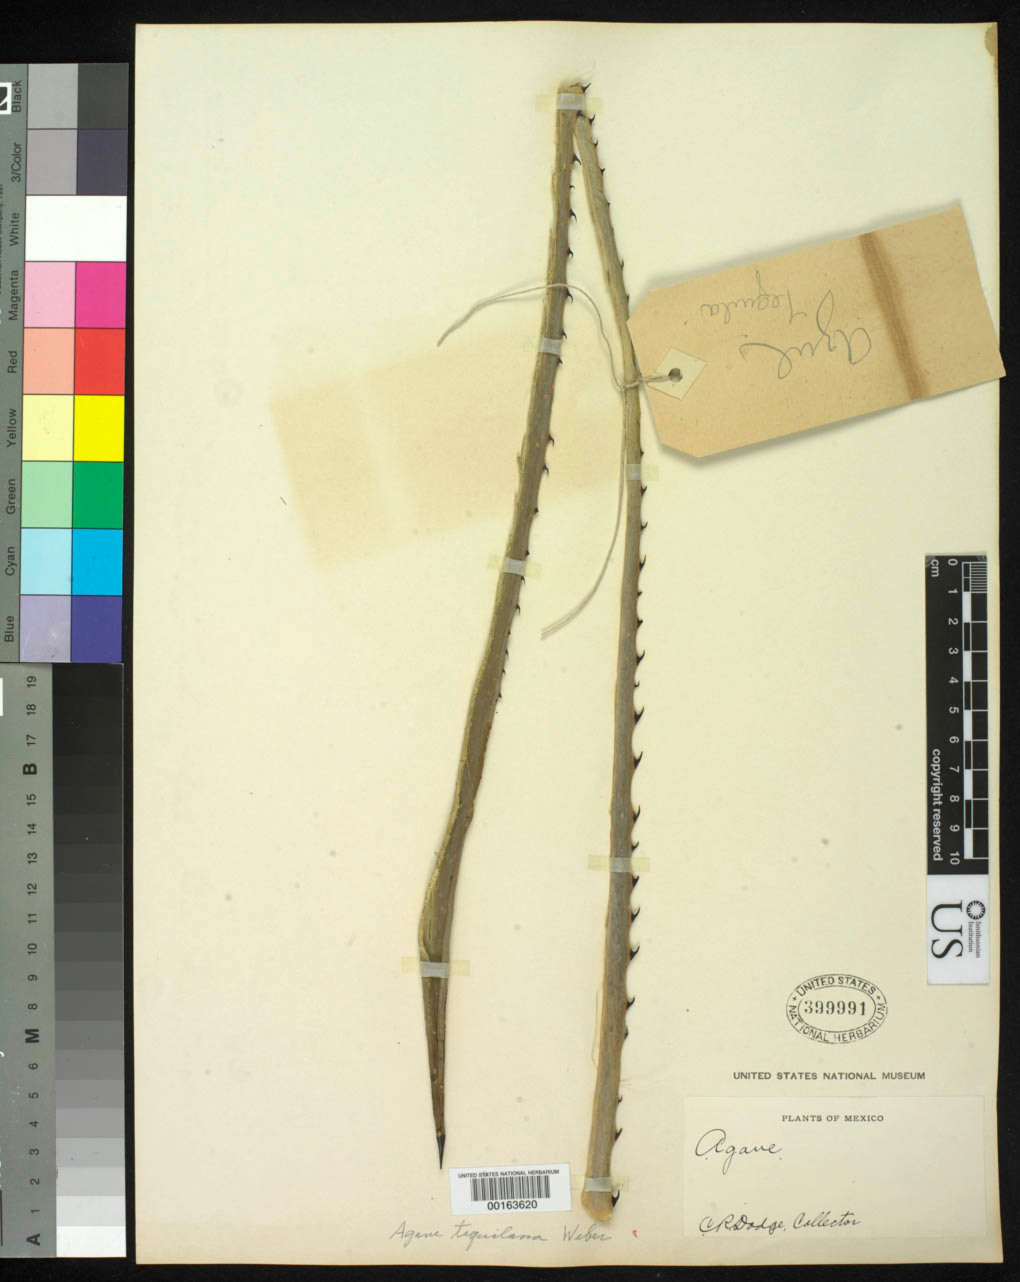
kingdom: Plantae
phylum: Tracheophyta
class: Liliopsida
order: Asparagales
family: Asparagaceae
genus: Agave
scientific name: Agave tequilana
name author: F.A.C. Weber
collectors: C. Dodge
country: Mexico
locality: E of Monserrat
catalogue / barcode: US 399991